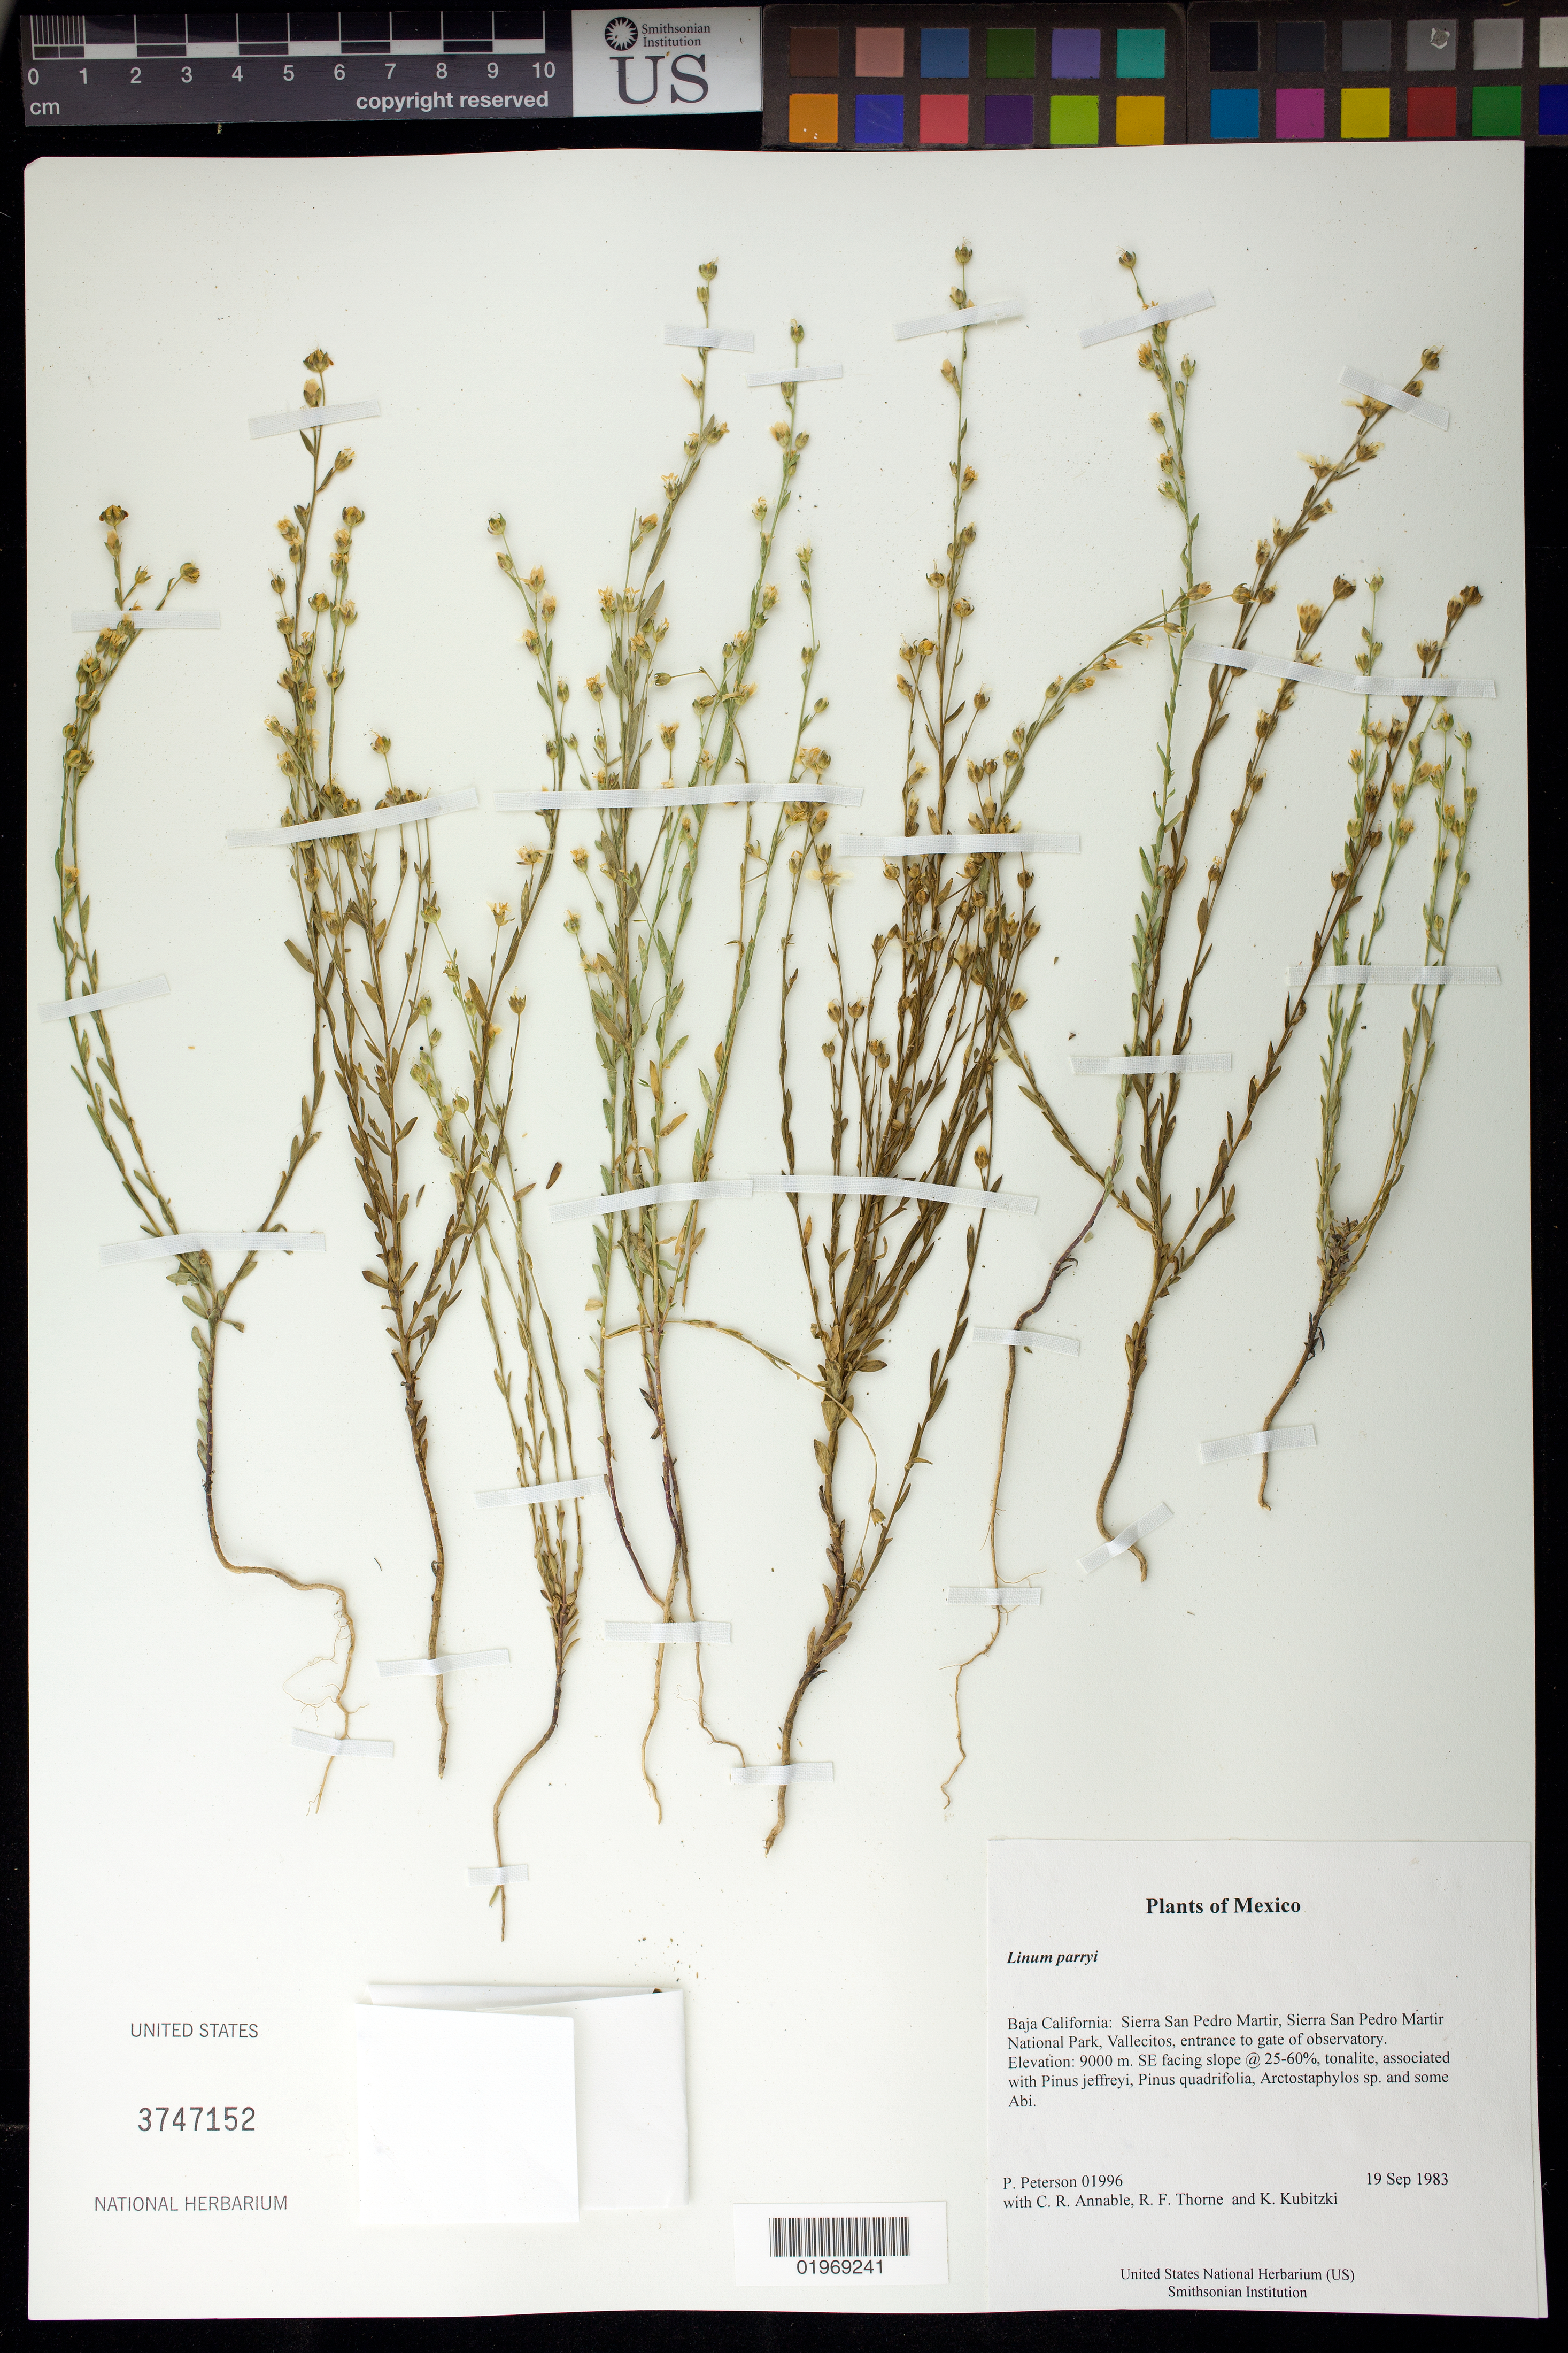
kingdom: Plantae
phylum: Tracheophyta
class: Magnoliopsida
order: Malpighiales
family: Linaceae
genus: Linum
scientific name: Linum parryi, ined.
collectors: P. M. Peterson, C. R. Annable, R. F. Thorne & K. Kubitzki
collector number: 01996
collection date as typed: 19 Sep 1983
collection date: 1983-09-19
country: Mexico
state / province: Baja California Norte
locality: Sierra San Pedro Martir, Sierra San Pedro Martir National Park, Vallecitos, entrance to gate of observatory.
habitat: SE facing slope @ 25-60%, tonalite, associated with Pinus jeffreyi, Pinus quadrifolia, Arctostaphylos sp. and some Abi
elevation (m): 9000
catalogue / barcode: US 3747152